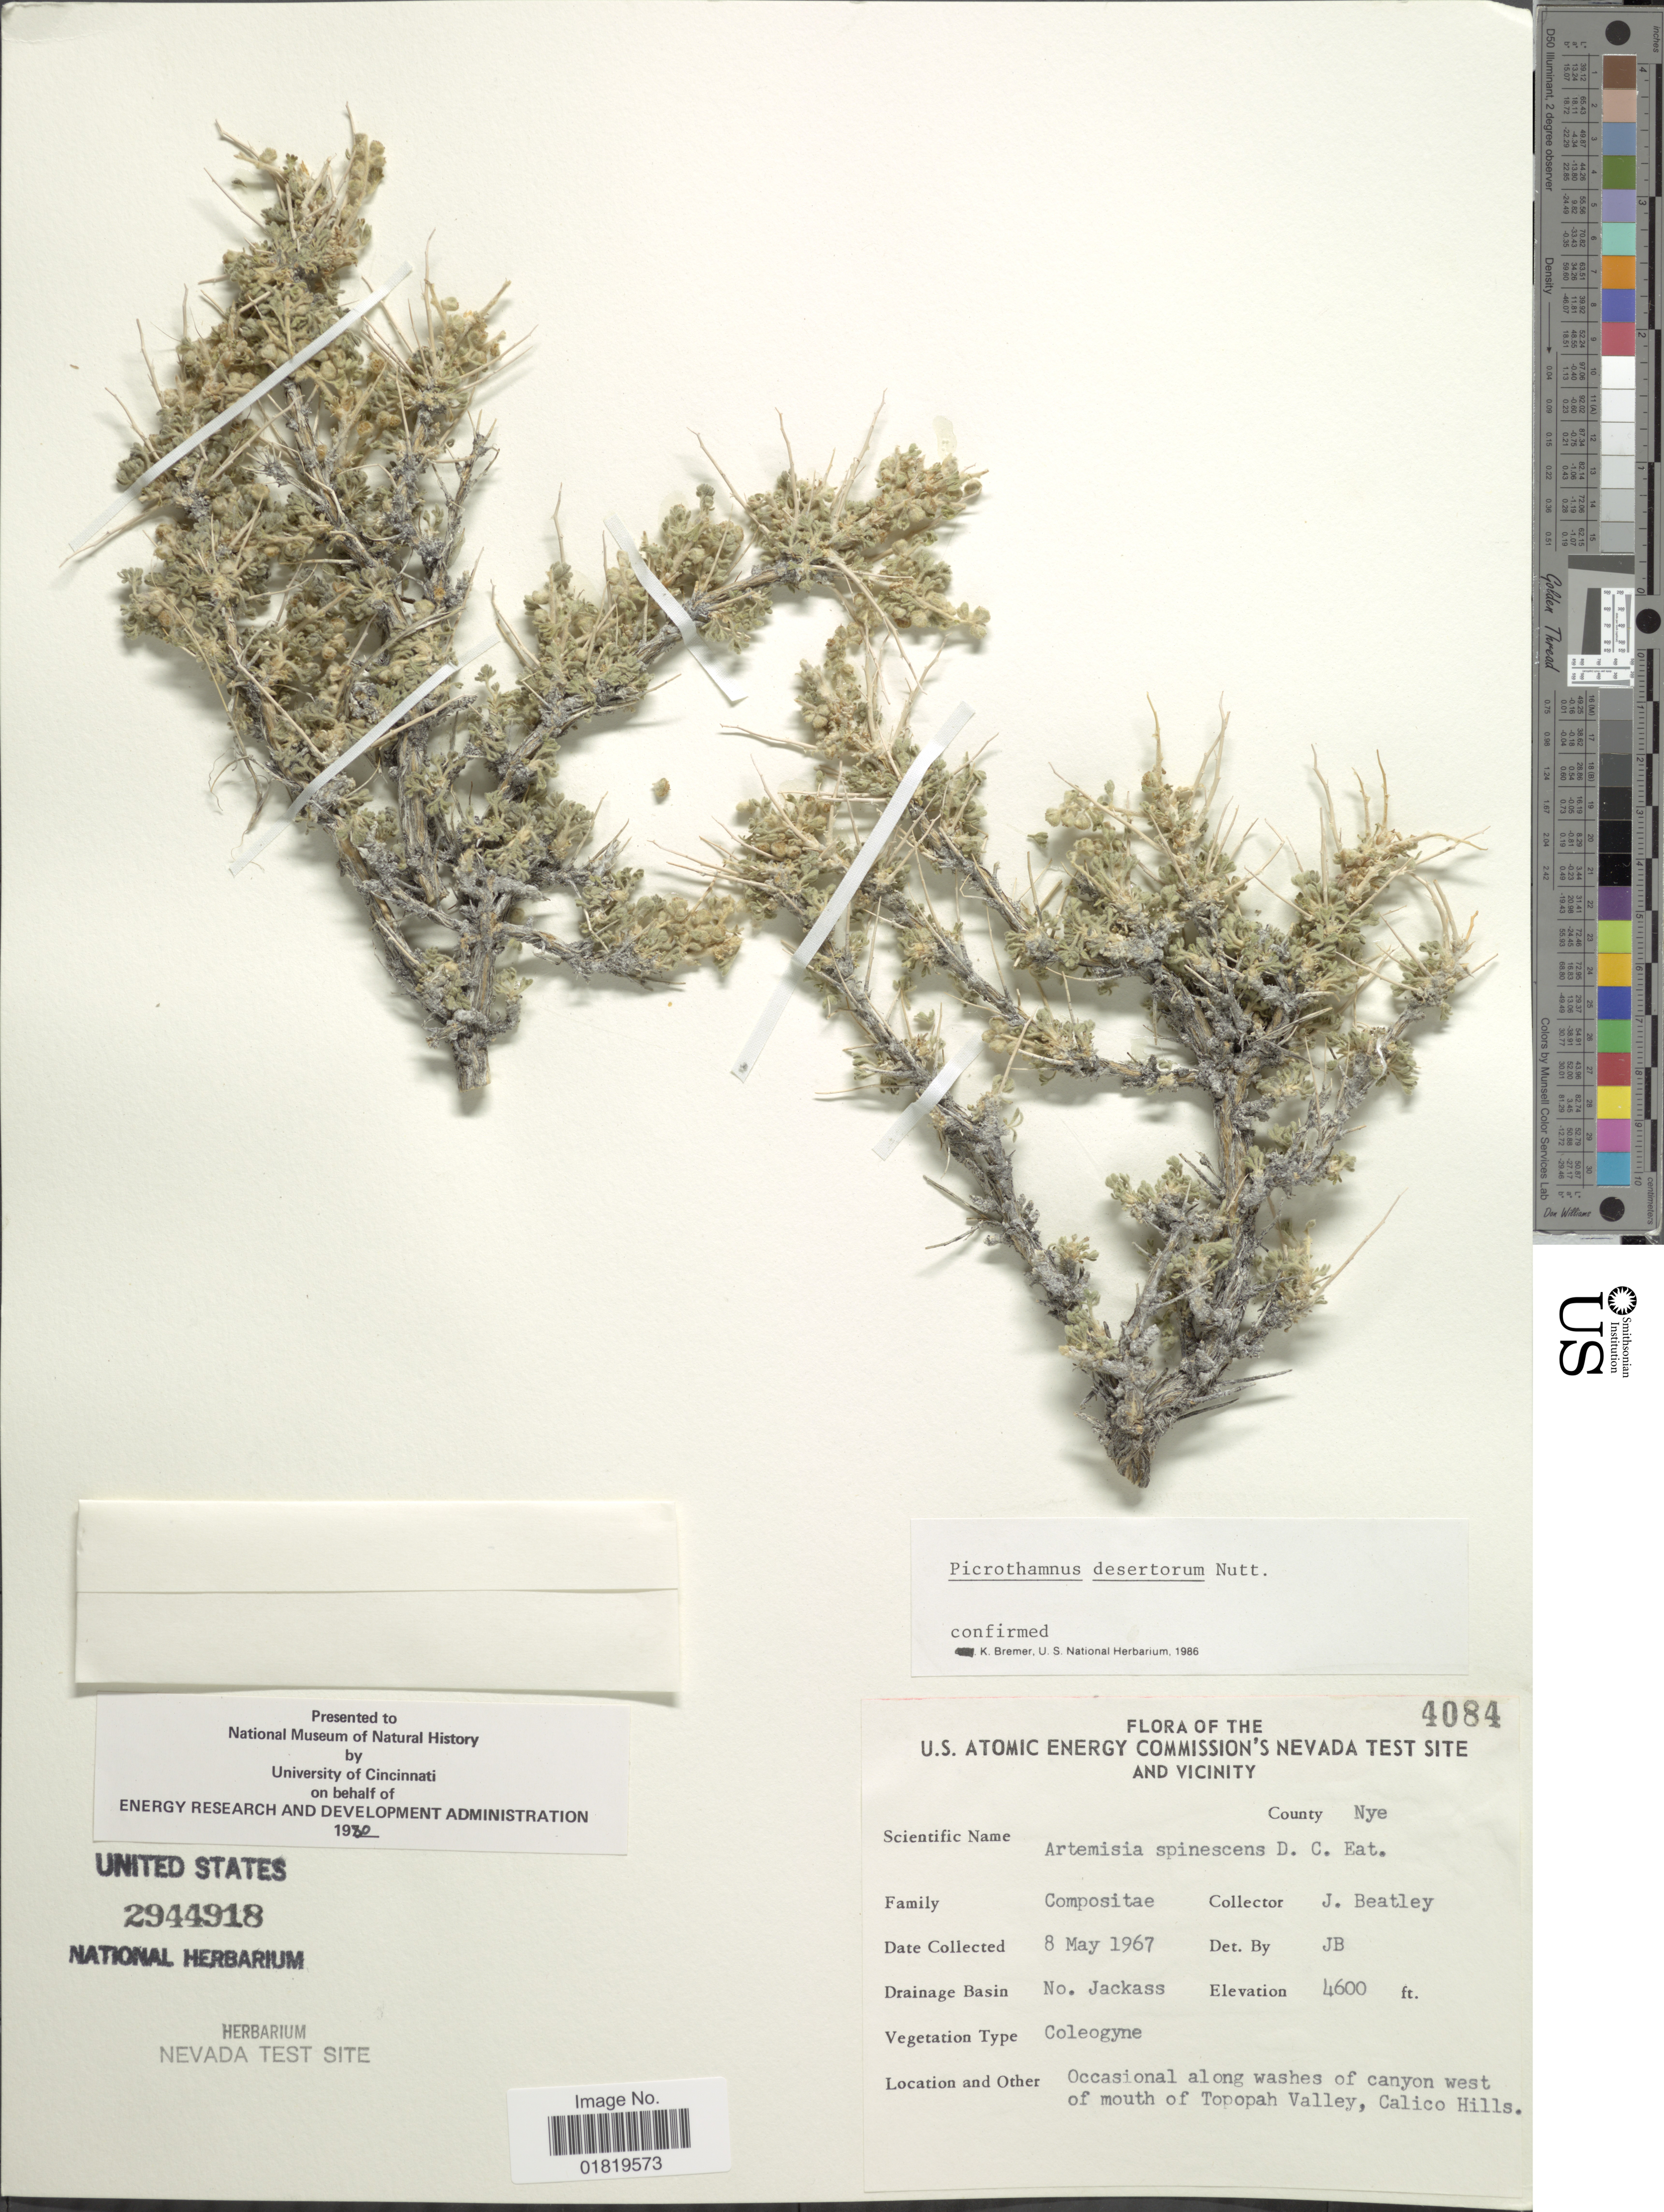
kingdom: Plantae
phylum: Tracheophyta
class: Magnoliopsida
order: Asterales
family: Asteraceae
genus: Picrothamnus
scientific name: Picrothamnus desertorum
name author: Nutt.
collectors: J. C. Beatley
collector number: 4084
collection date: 1967-05-08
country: United States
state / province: Nevada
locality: U. S. Atomic Energy Commission's Nevada Test Site and Vicinity, County Nye, No. Jackass, along washes of canyon west of mouth of Topopah Valley, Calico Hills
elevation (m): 1402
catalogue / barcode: US 2944918